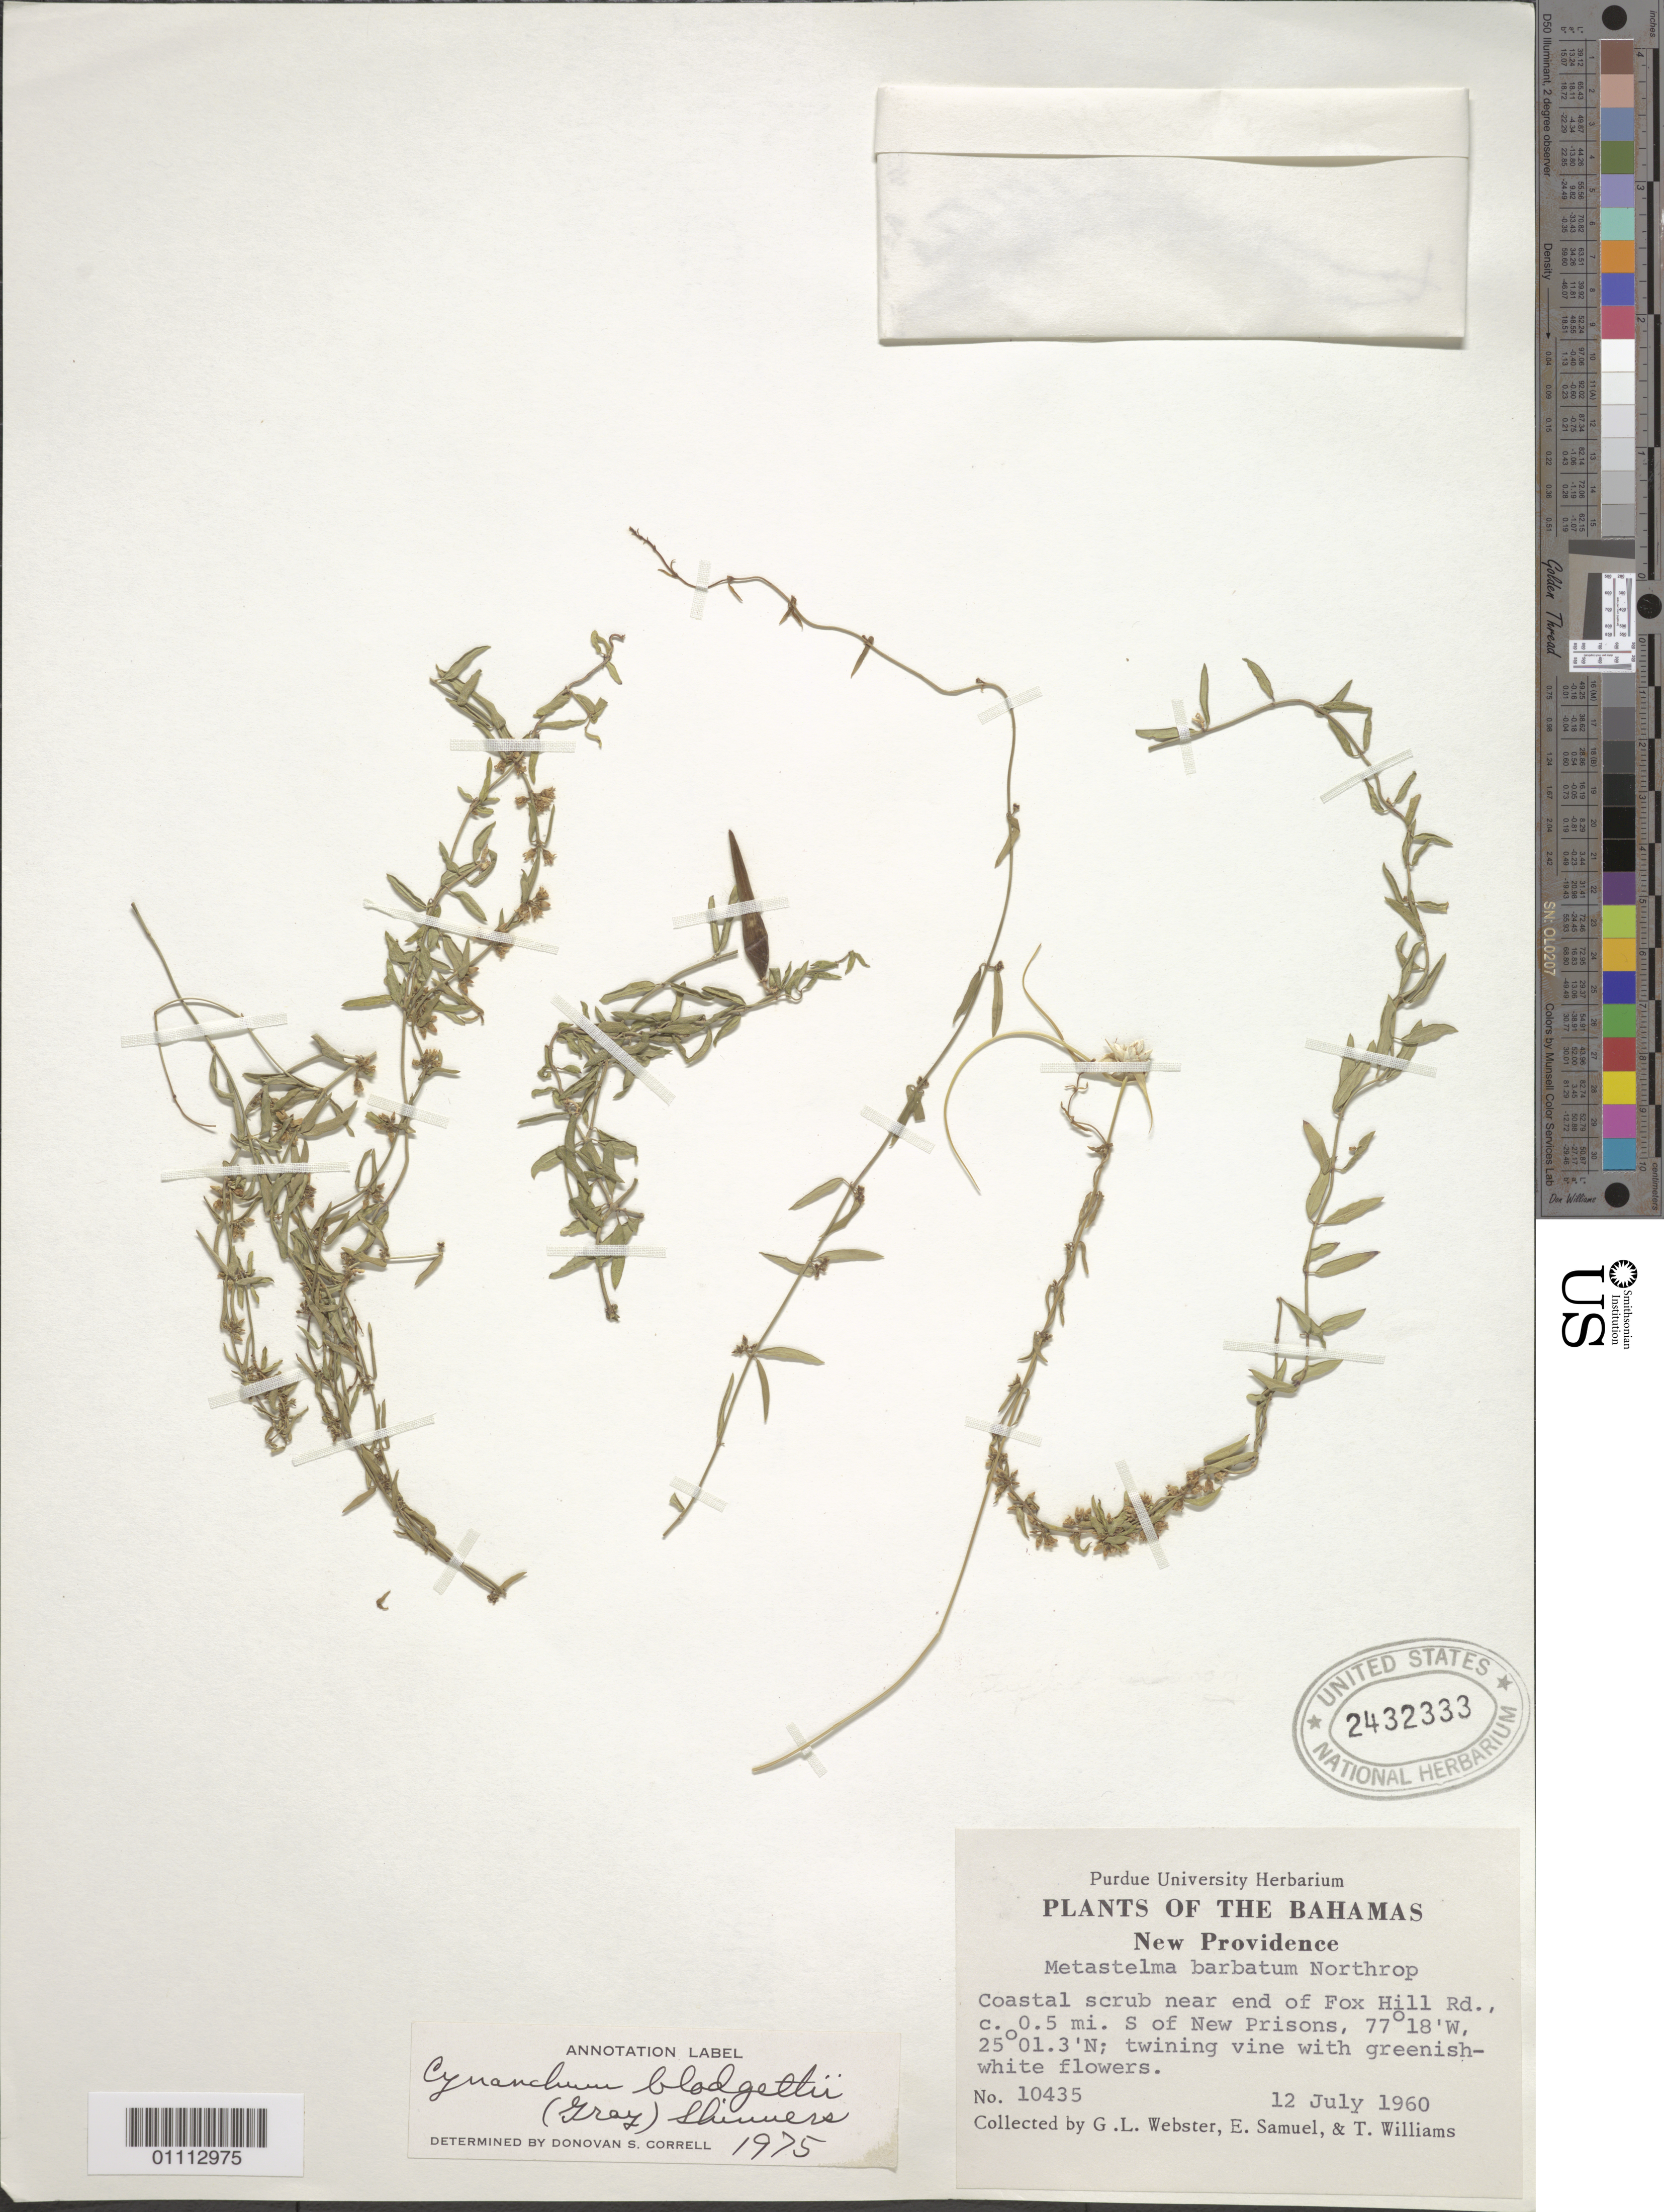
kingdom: Plantae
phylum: Tracheophyta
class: Magnoliopsida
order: Gentianales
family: Apocynaceae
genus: Cynanchum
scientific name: Cynanchum blodgettii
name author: (A. Gray) Shinners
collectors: G. L. Webster, E. Samuel & T. Williams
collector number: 10435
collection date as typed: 12 Jul 1960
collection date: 1960-07-12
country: Bahamas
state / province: New Providence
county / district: Nassau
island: New Providence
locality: Coastal scrub near end of Fox Hill Rd., c. 0.5 mi. S of New Prisons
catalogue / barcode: US 2432333